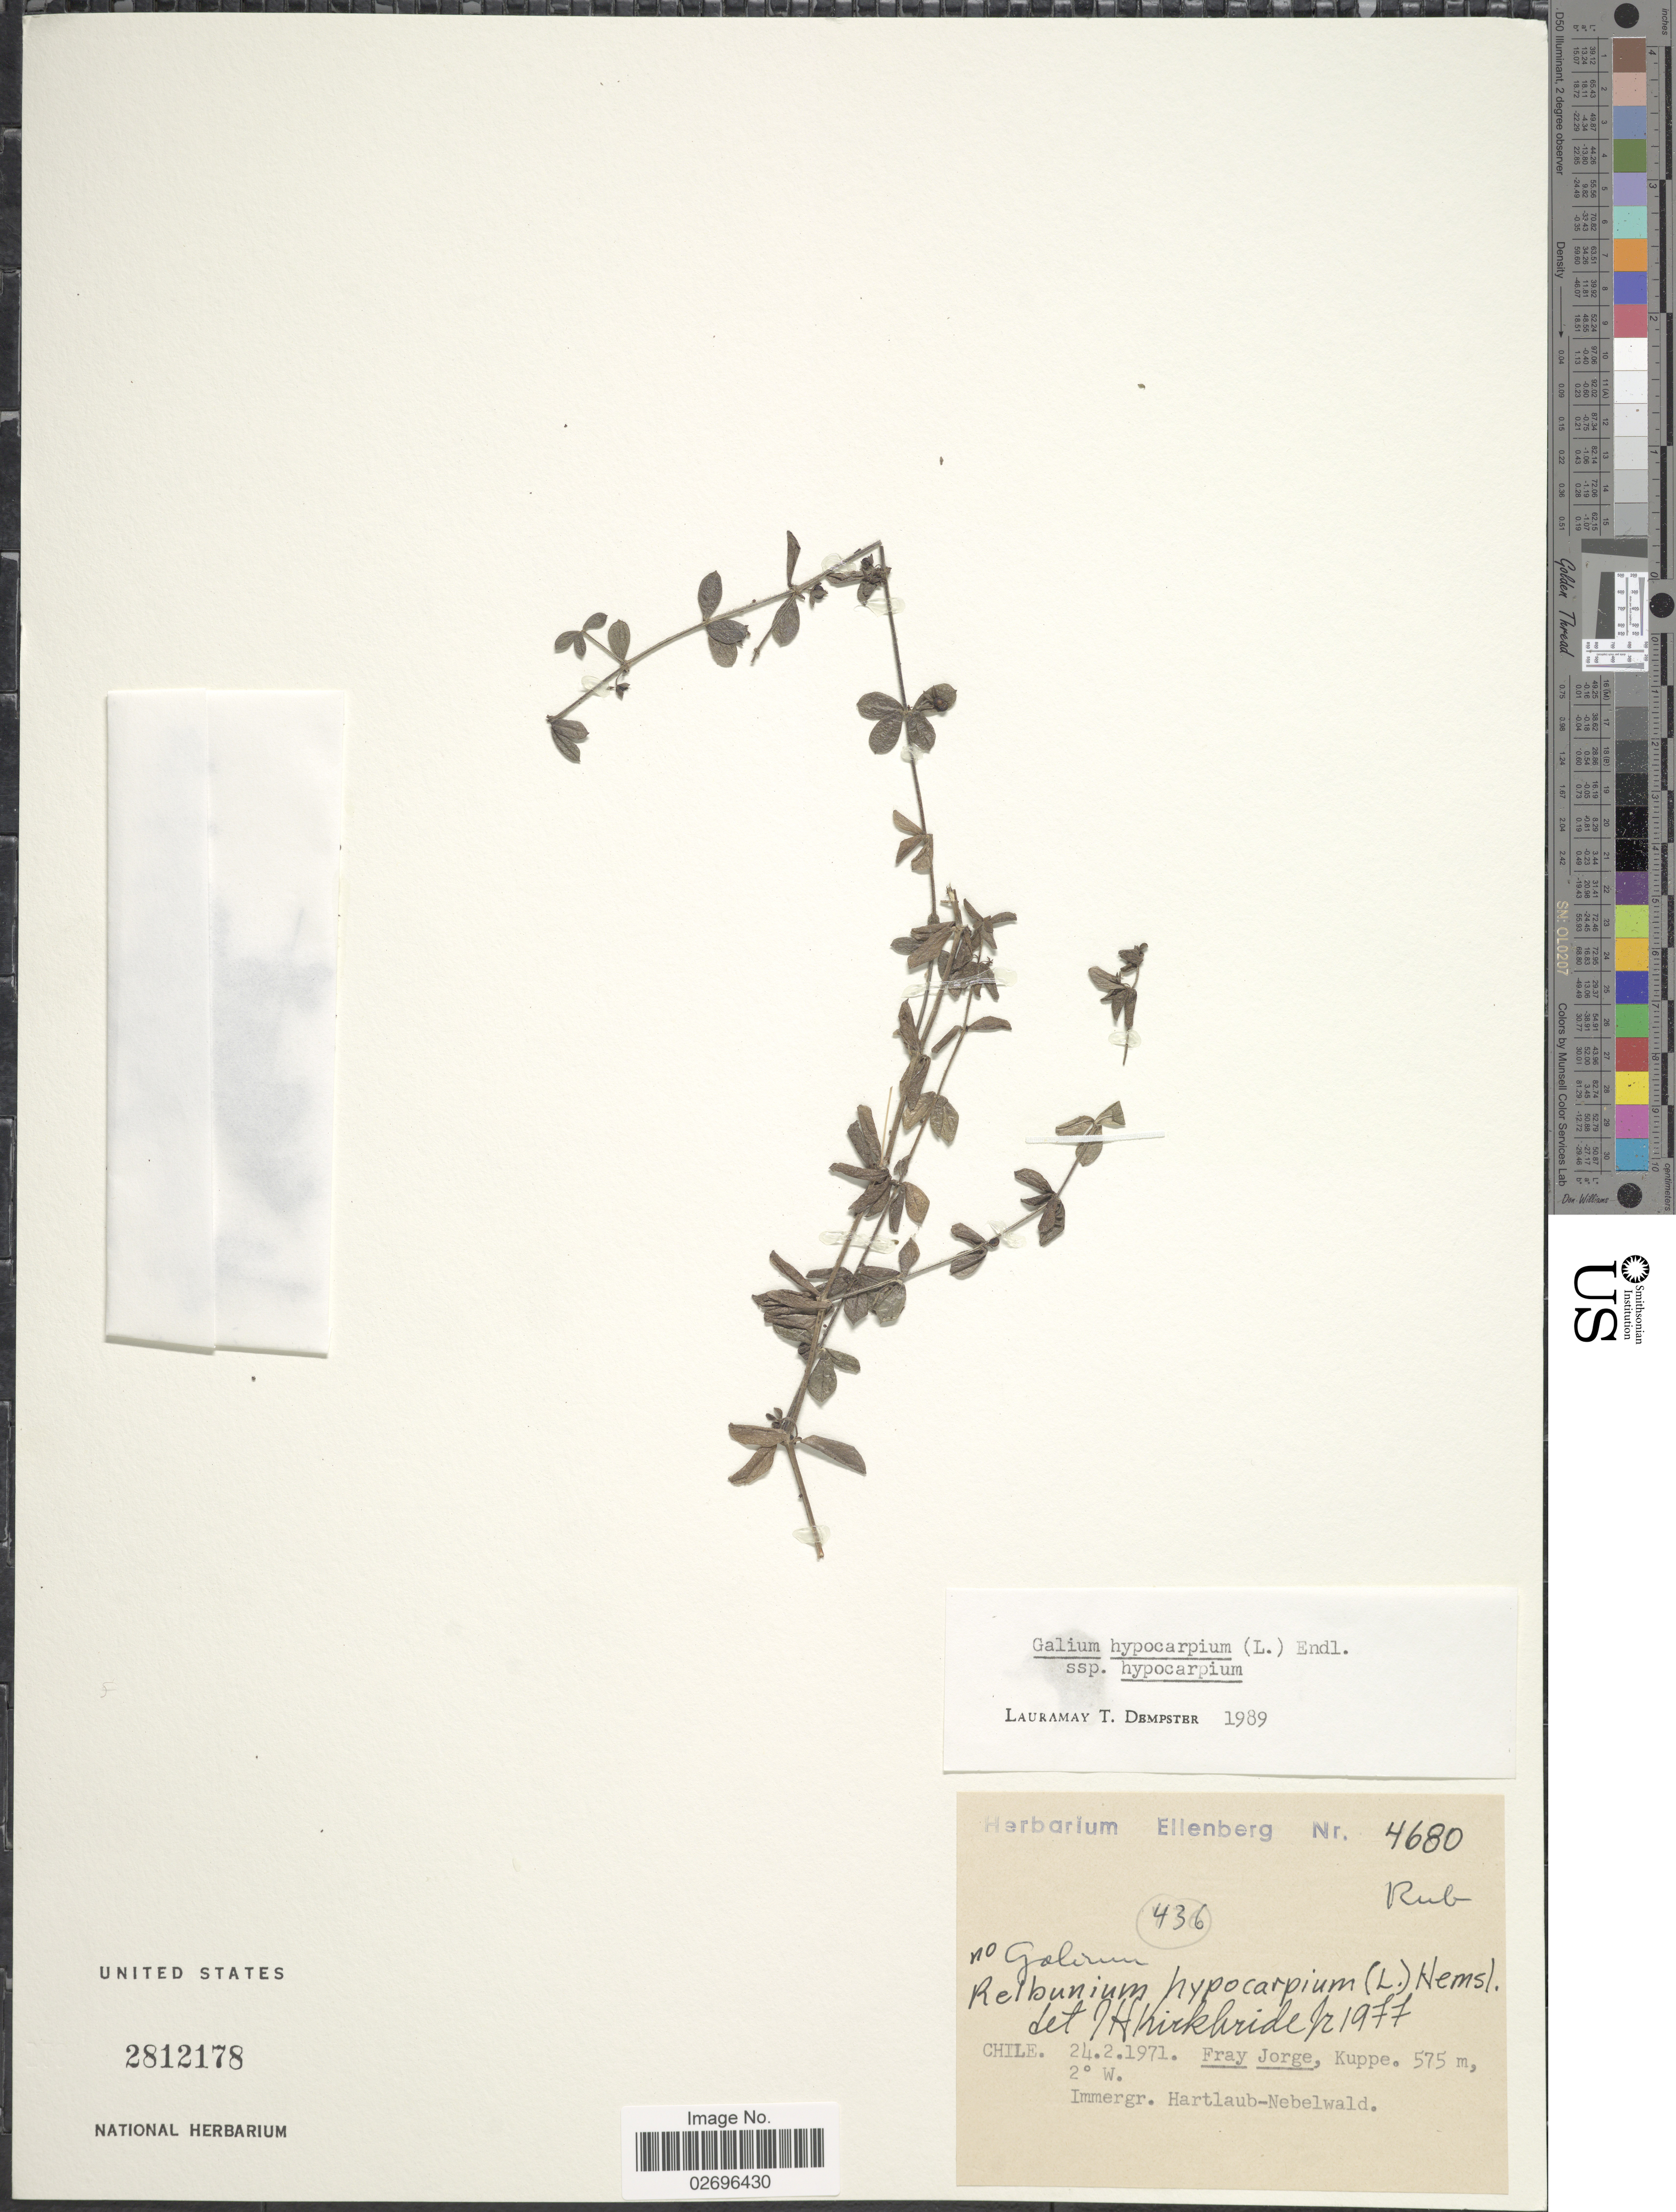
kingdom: Plantae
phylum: Tracheophyta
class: Magnoliopsida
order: Gentianales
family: Rubiaceae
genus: Galium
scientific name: Galium hypocarpium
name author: (L.) Endl. ex Griseb.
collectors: Ex herb. Ellenberg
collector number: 4680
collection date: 1971-02-24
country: Chile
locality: Fray Jorge, Kuppe [unsure placement]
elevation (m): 575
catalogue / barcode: US 2812178